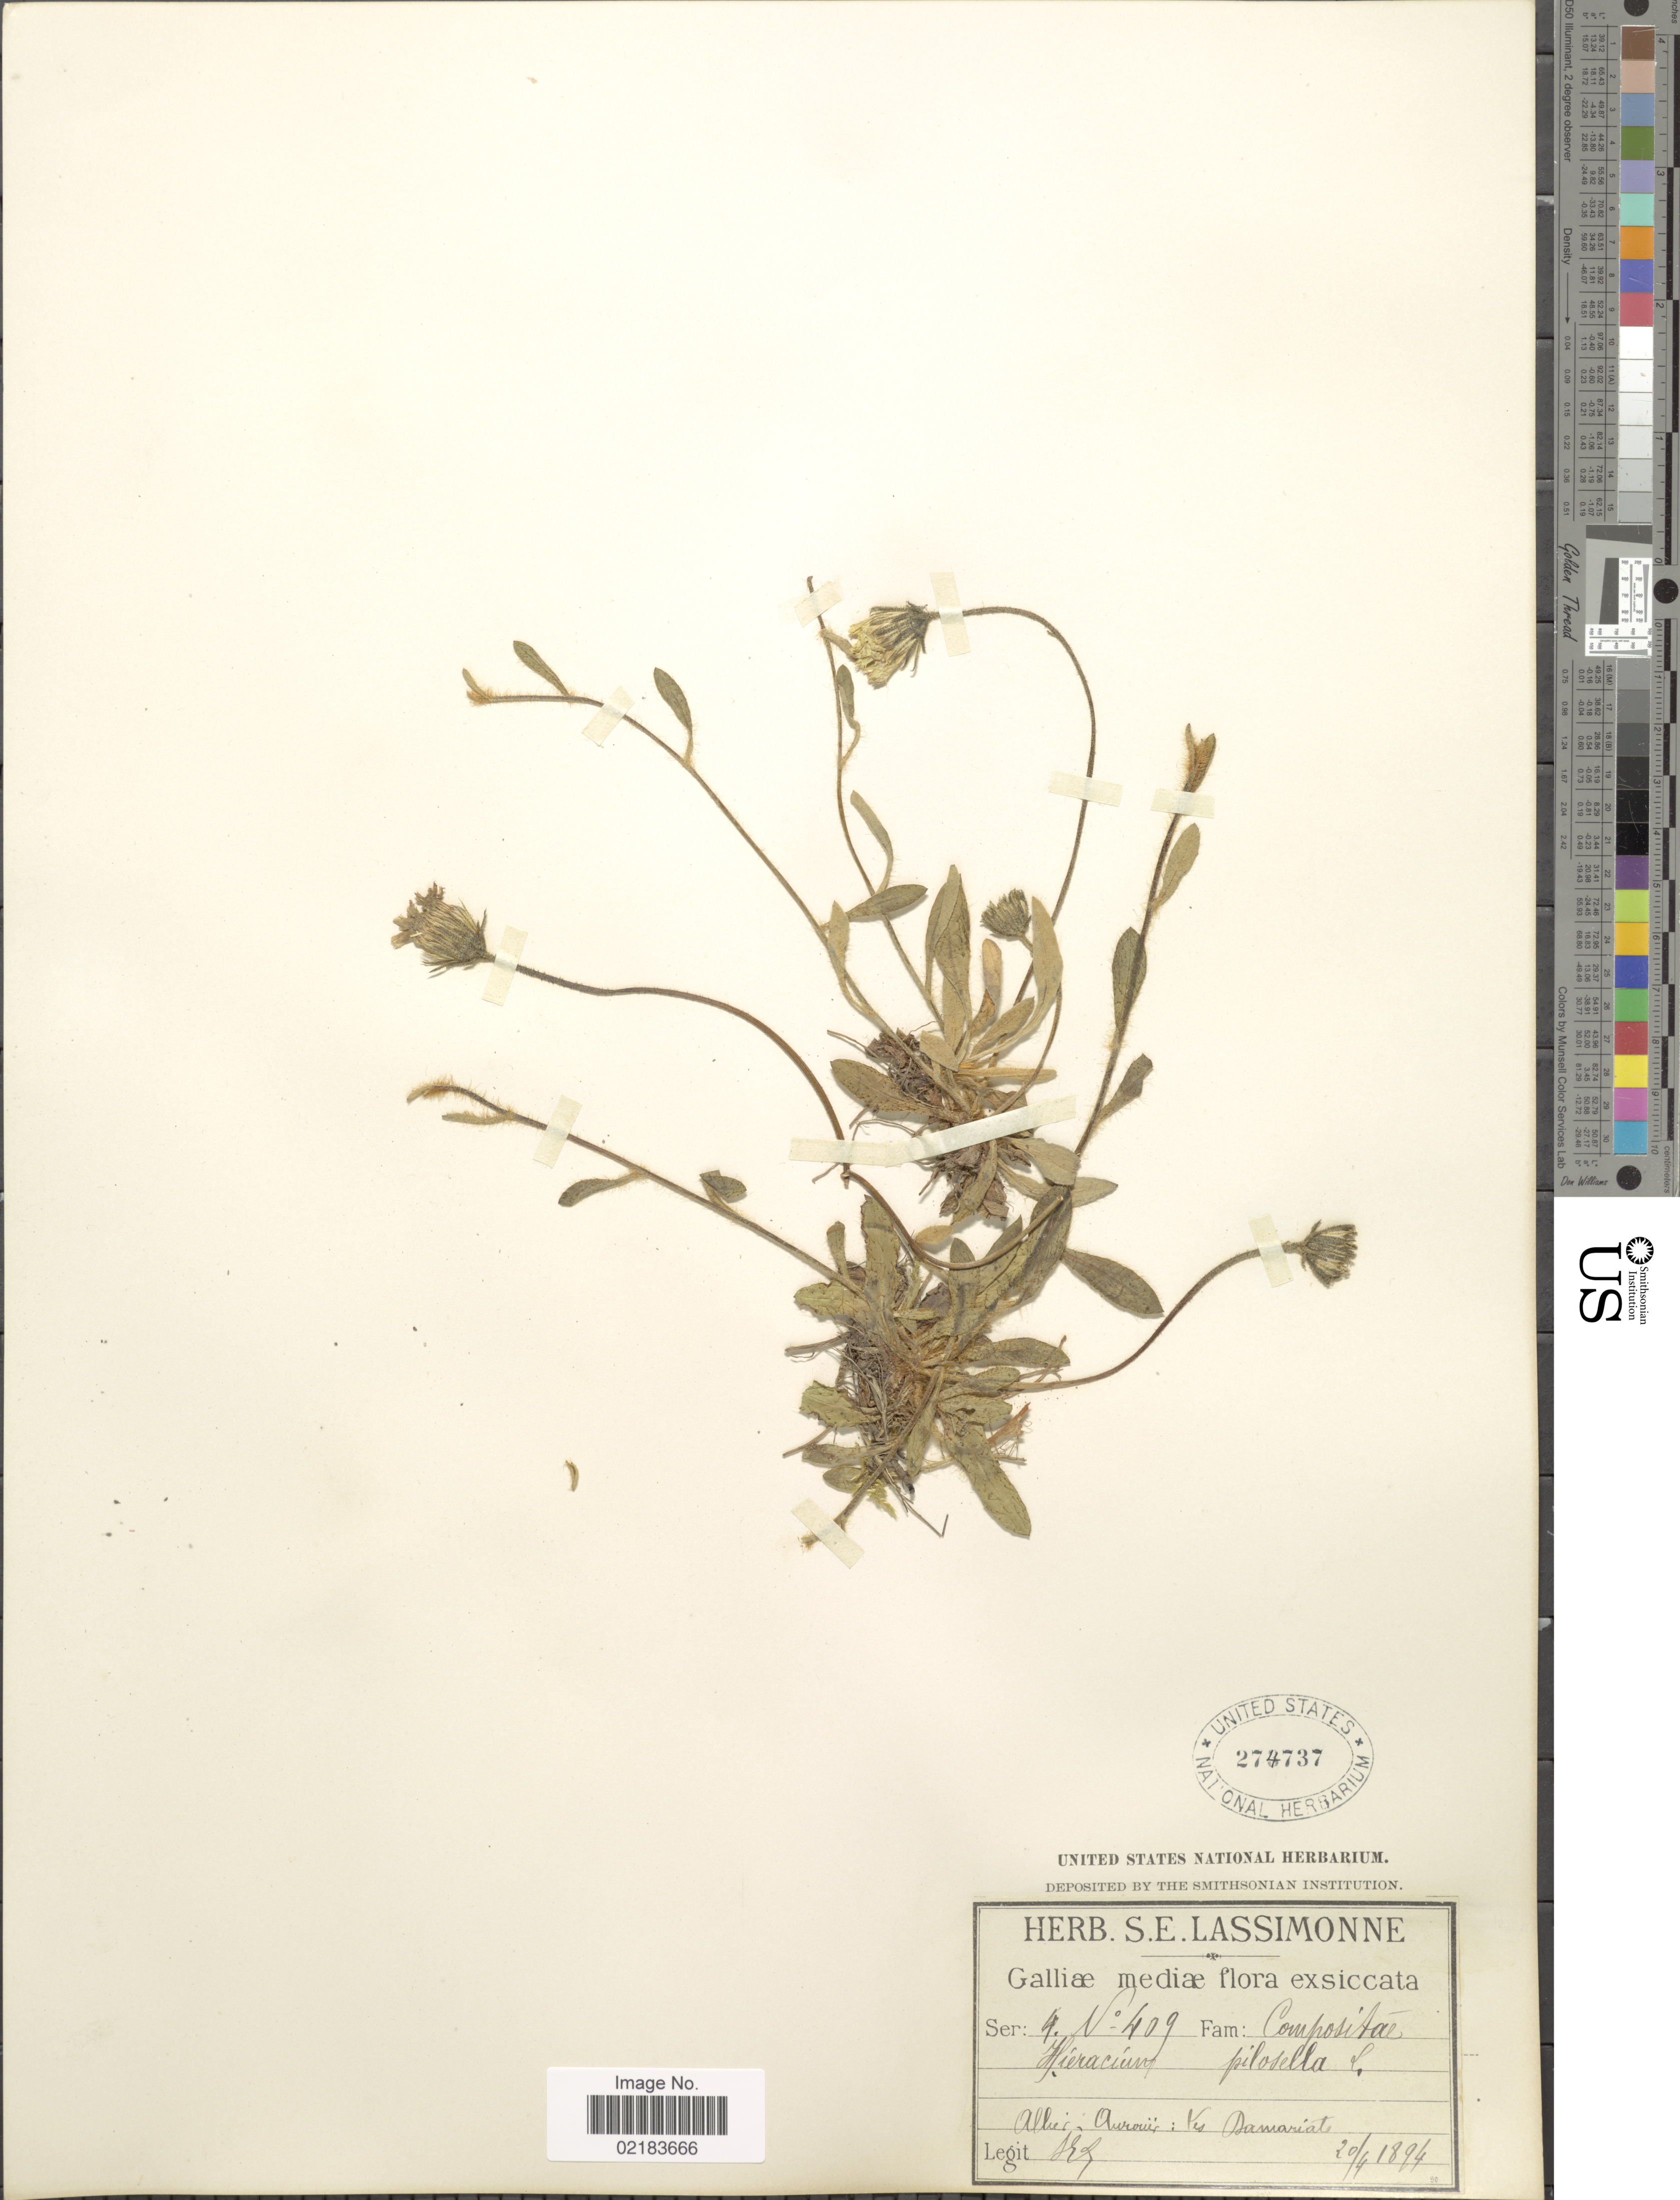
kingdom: Plantae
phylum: Tracheophyta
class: Magnoliopsida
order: Asterales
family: Asteraceae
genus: Pilosella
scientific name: Pilosella officinarum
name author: Vaill.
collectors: S. Lassimonne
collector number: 409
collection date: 1894-04-20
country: France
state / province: Auvergne-Rhône-Alpes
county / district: Allier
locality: Galliæ mediæ [Central France]. Allier - Aurouër: Les Damariats.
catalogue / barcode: US 274737